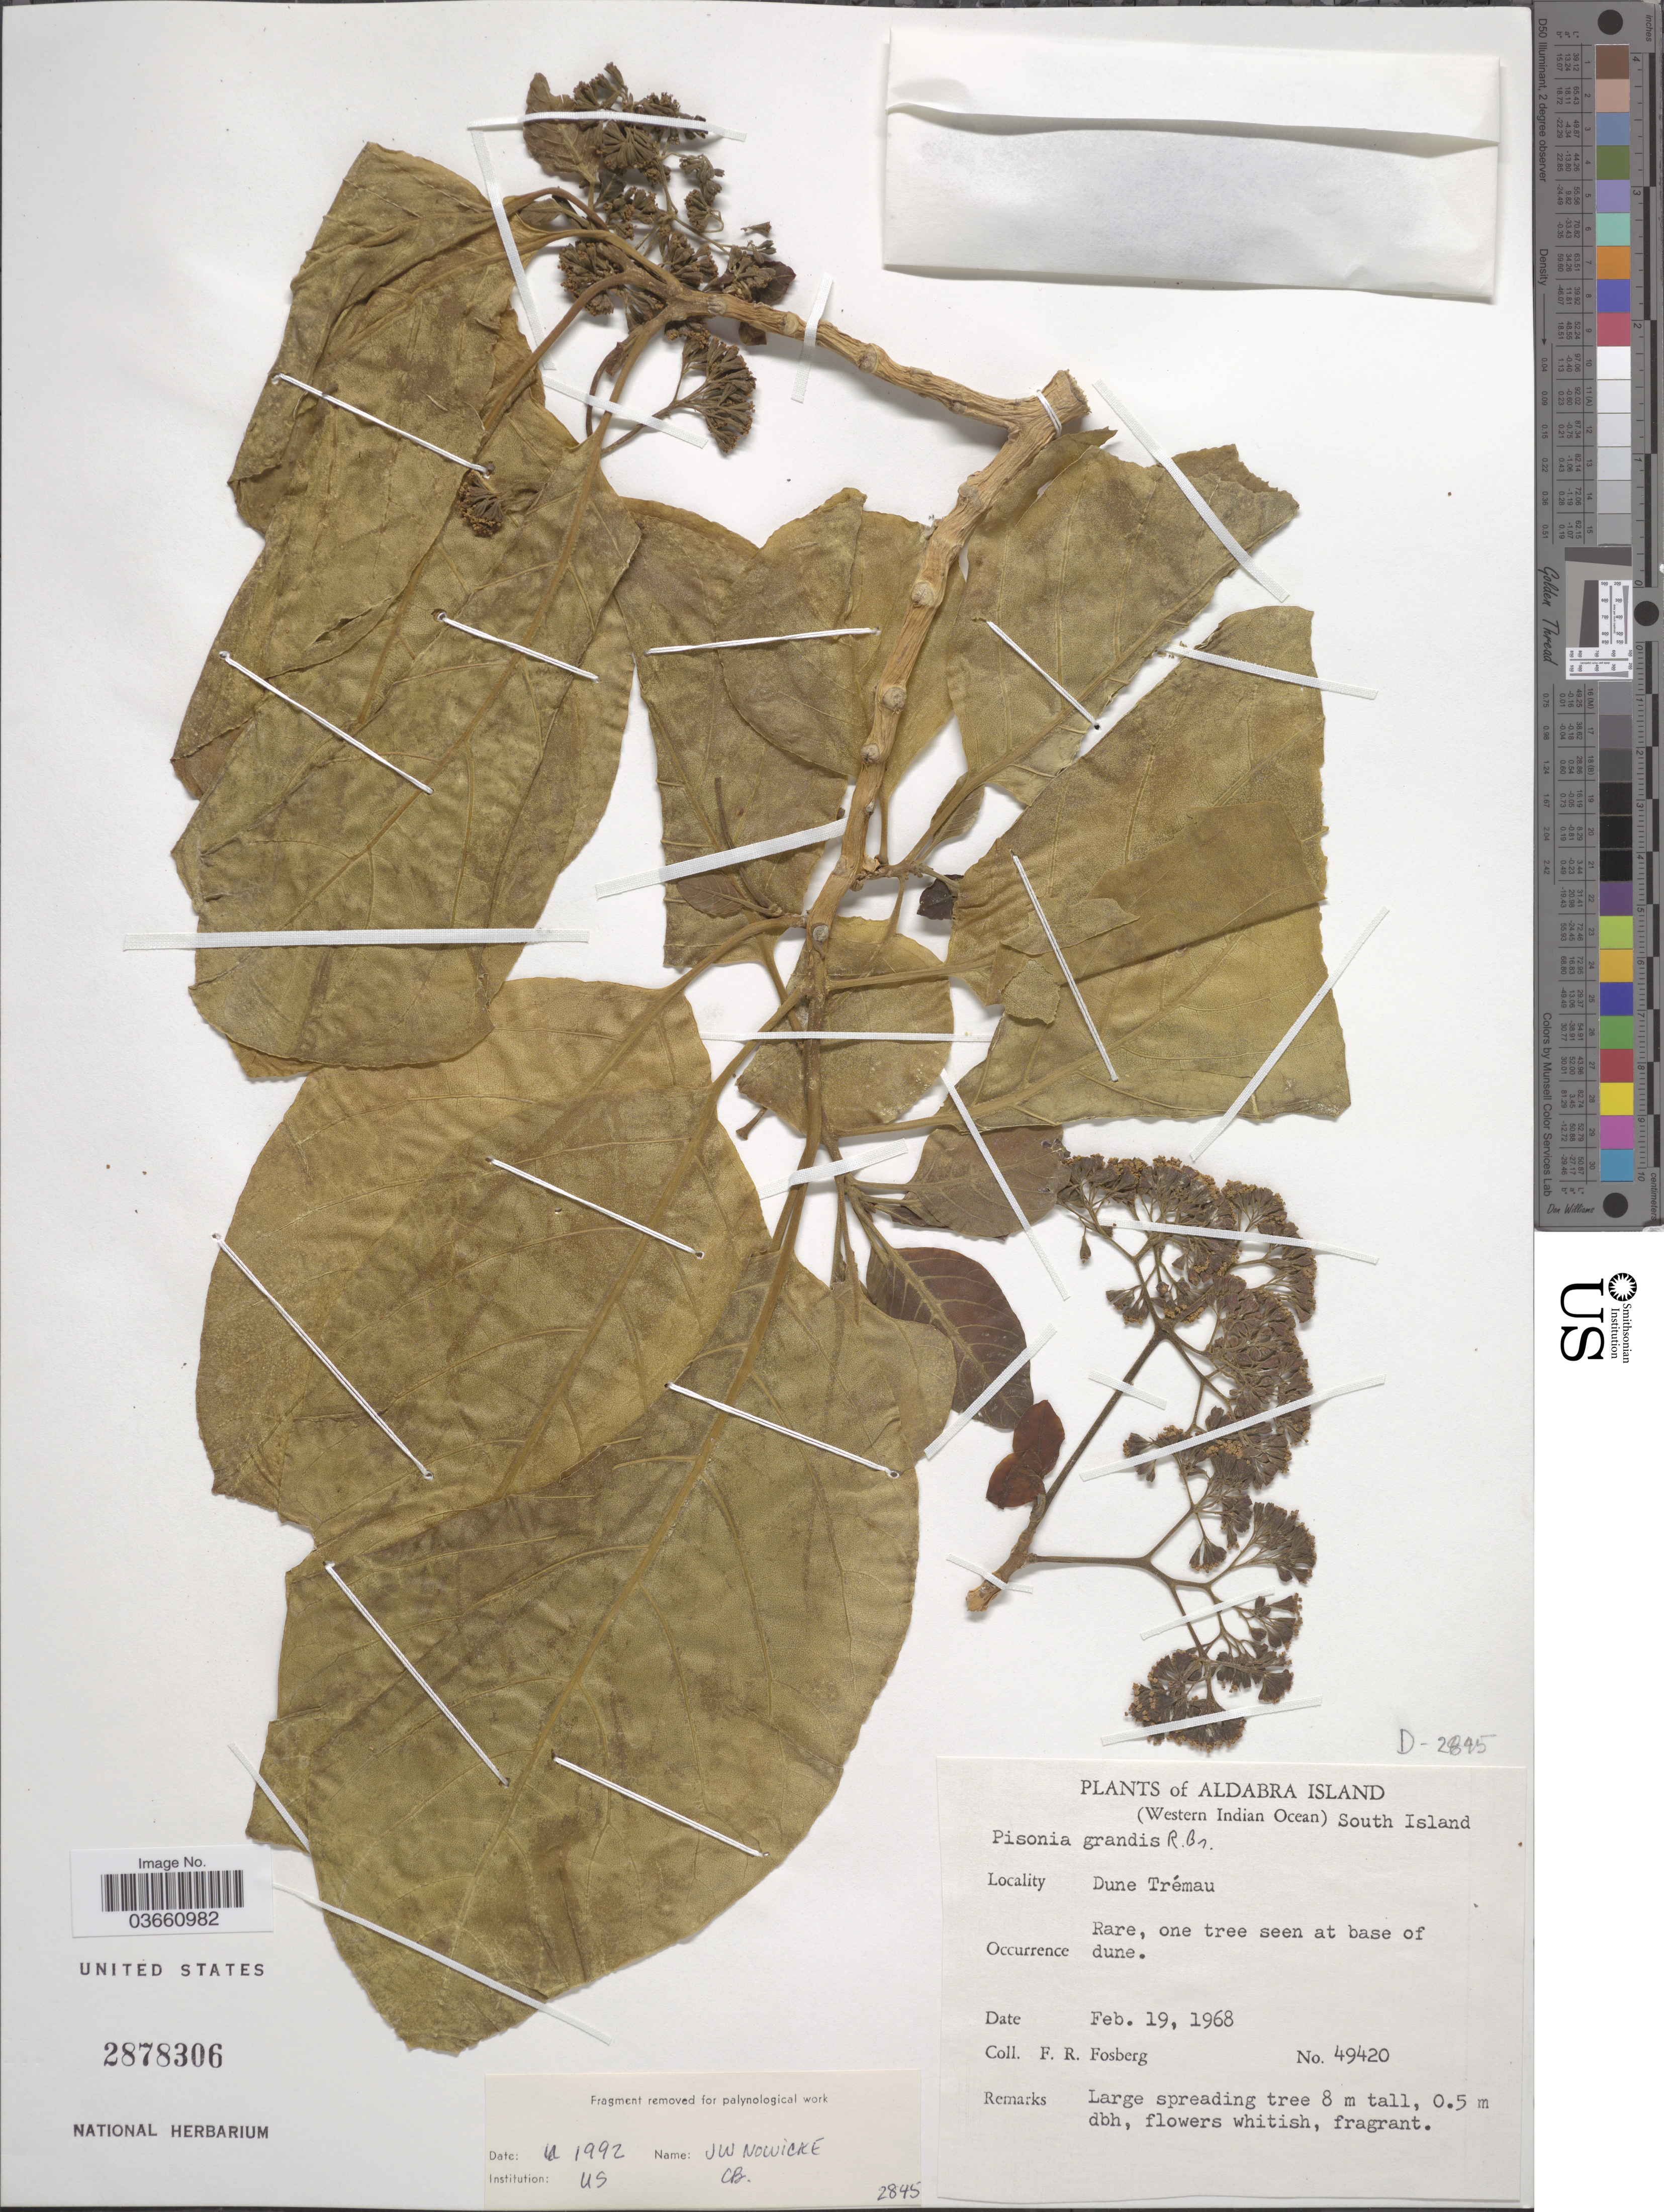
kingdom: Plantae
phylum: Tracheophyta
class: Magnoliopsida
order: Caryophyllales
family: Nyctaginaceae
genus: Pisonia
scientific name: Pisonia grandis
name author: R. Br.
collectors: F. R. Fosberg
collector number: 49420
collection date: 1968-02-19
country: Seychelles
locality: Aldabra Island. (Western Indian Ocean) South Island. Dune Trémau.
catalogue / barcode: US 2878306